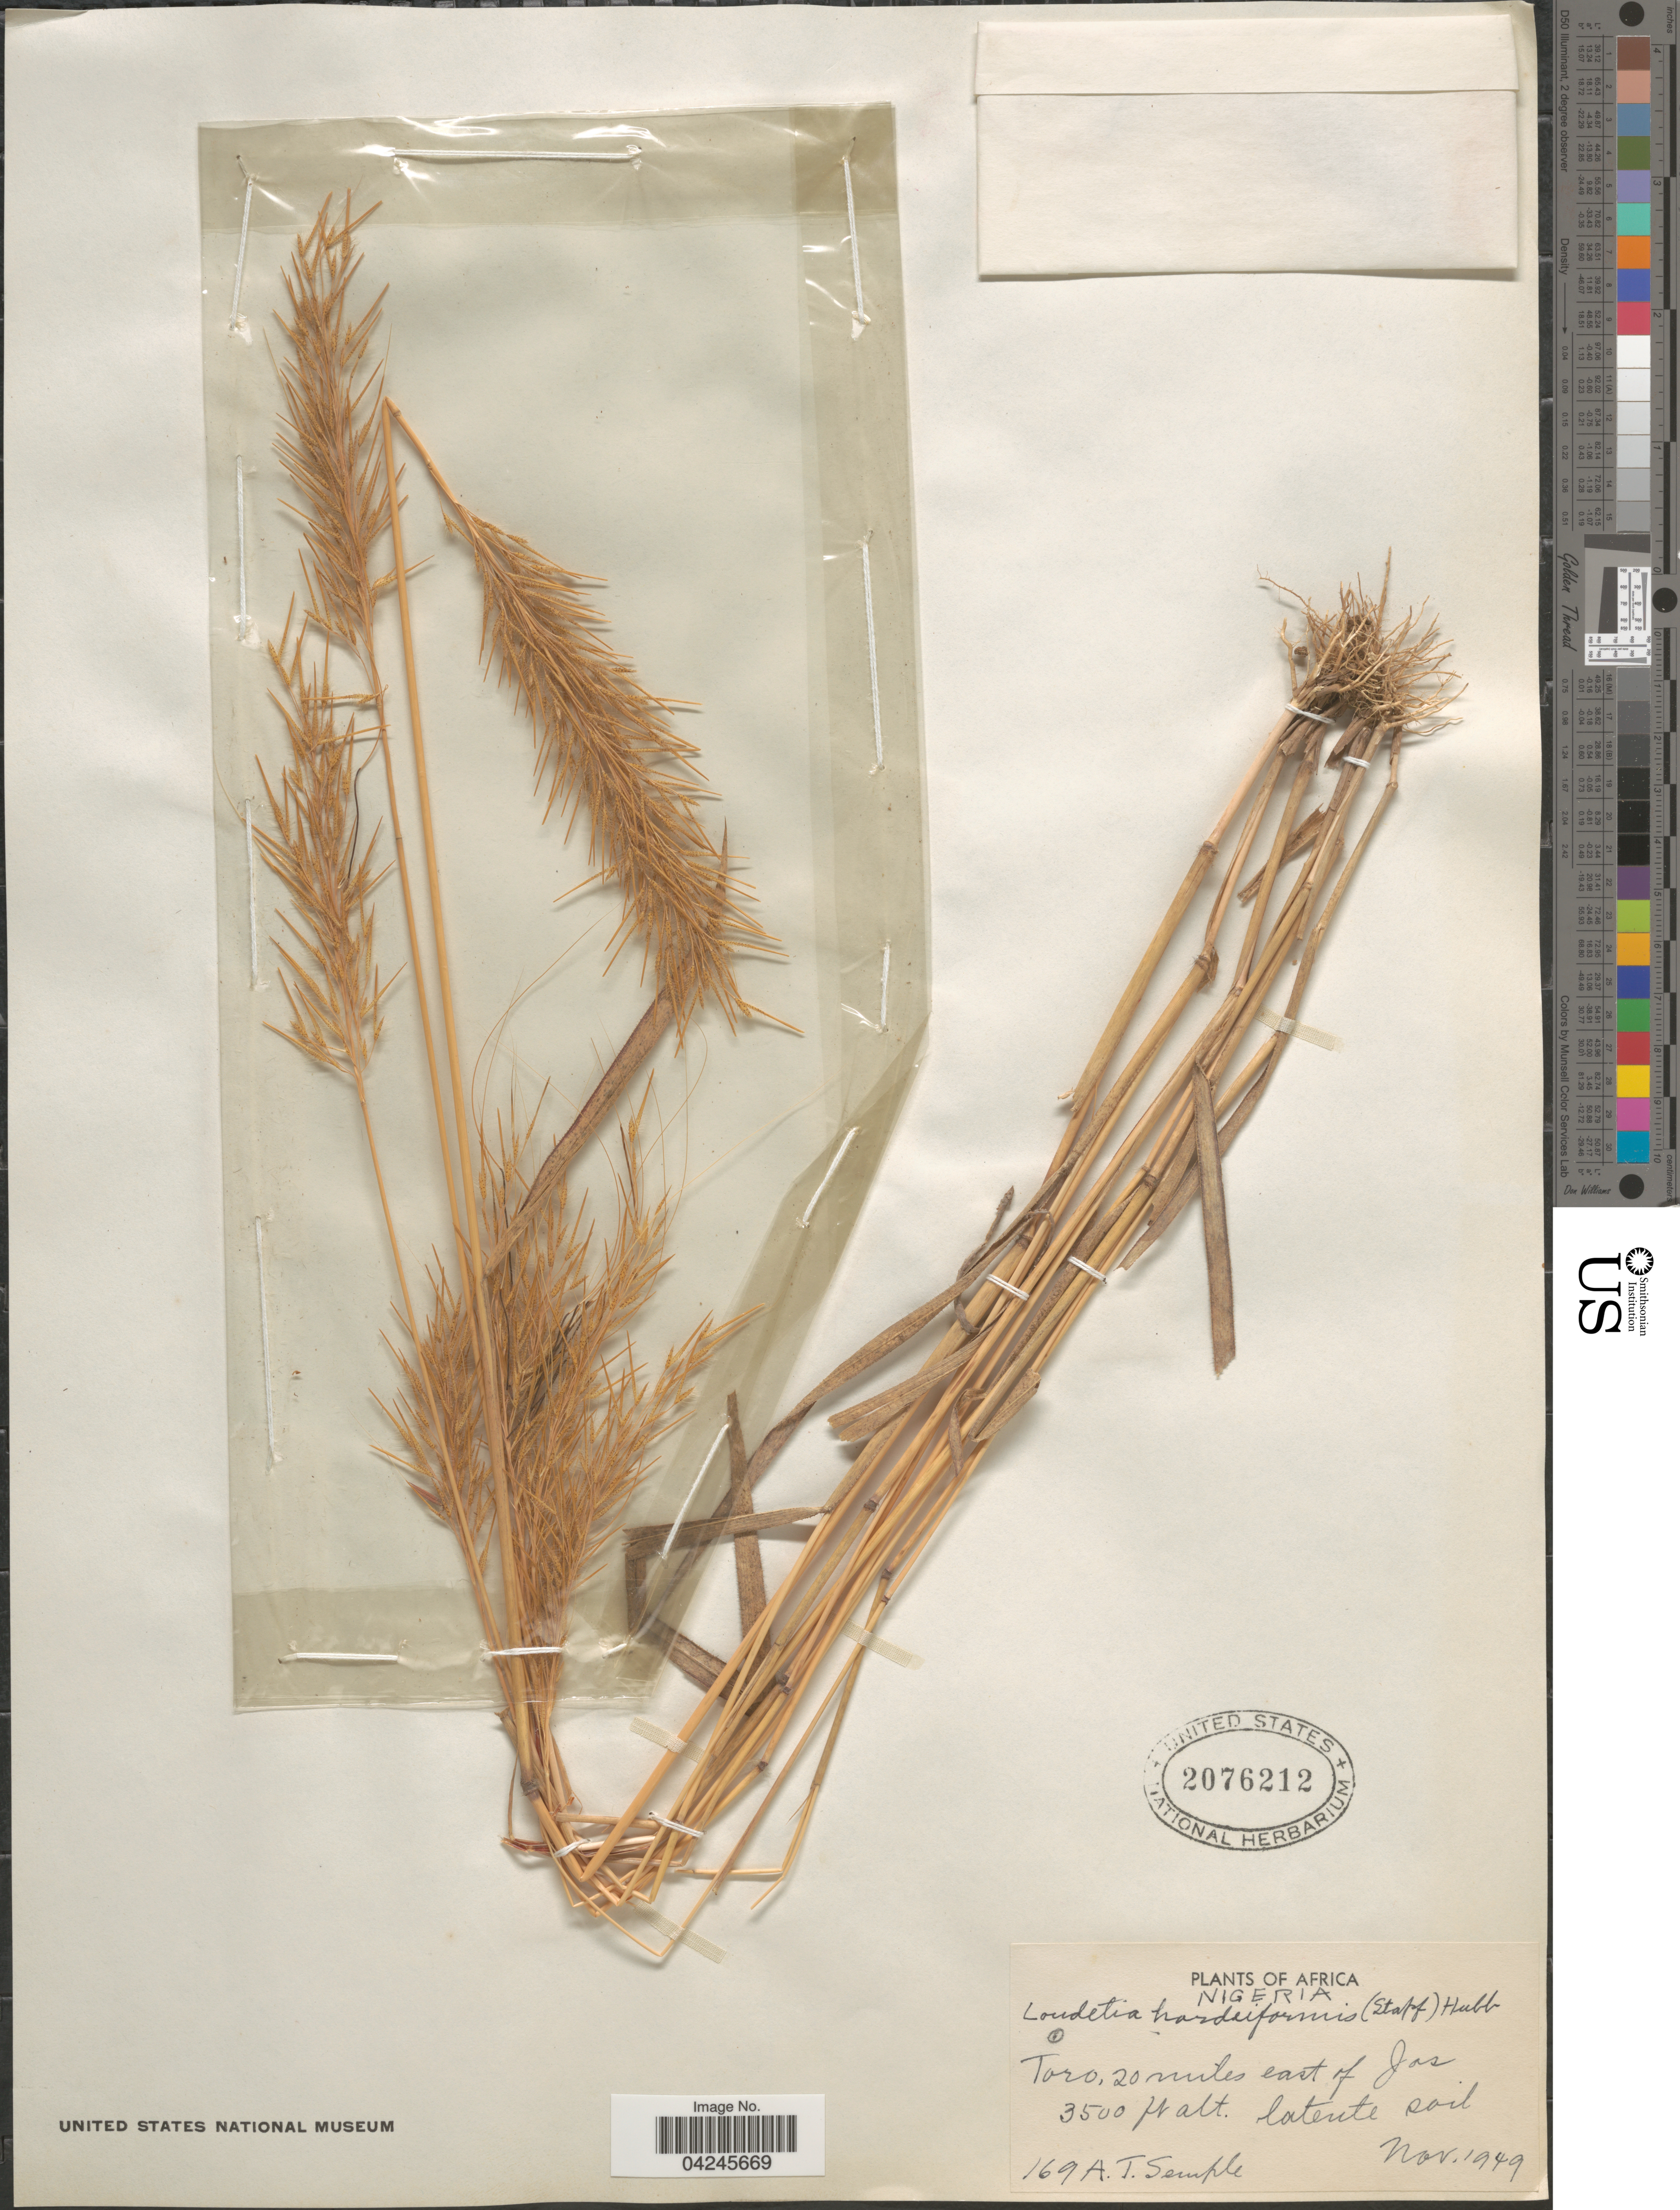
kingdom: Plantae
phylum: Tracheophyta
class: Liliopsida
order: Poales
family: Poaceae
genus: Loudetia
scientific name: Loudetia hordeiformis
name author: (Stapf) C. E. Hubb.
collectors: A. Semple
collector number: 169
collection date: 1949-11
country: Nigeria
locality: Toro, 20 miles east of Jas.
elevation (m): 1067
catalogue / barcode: US 2076212